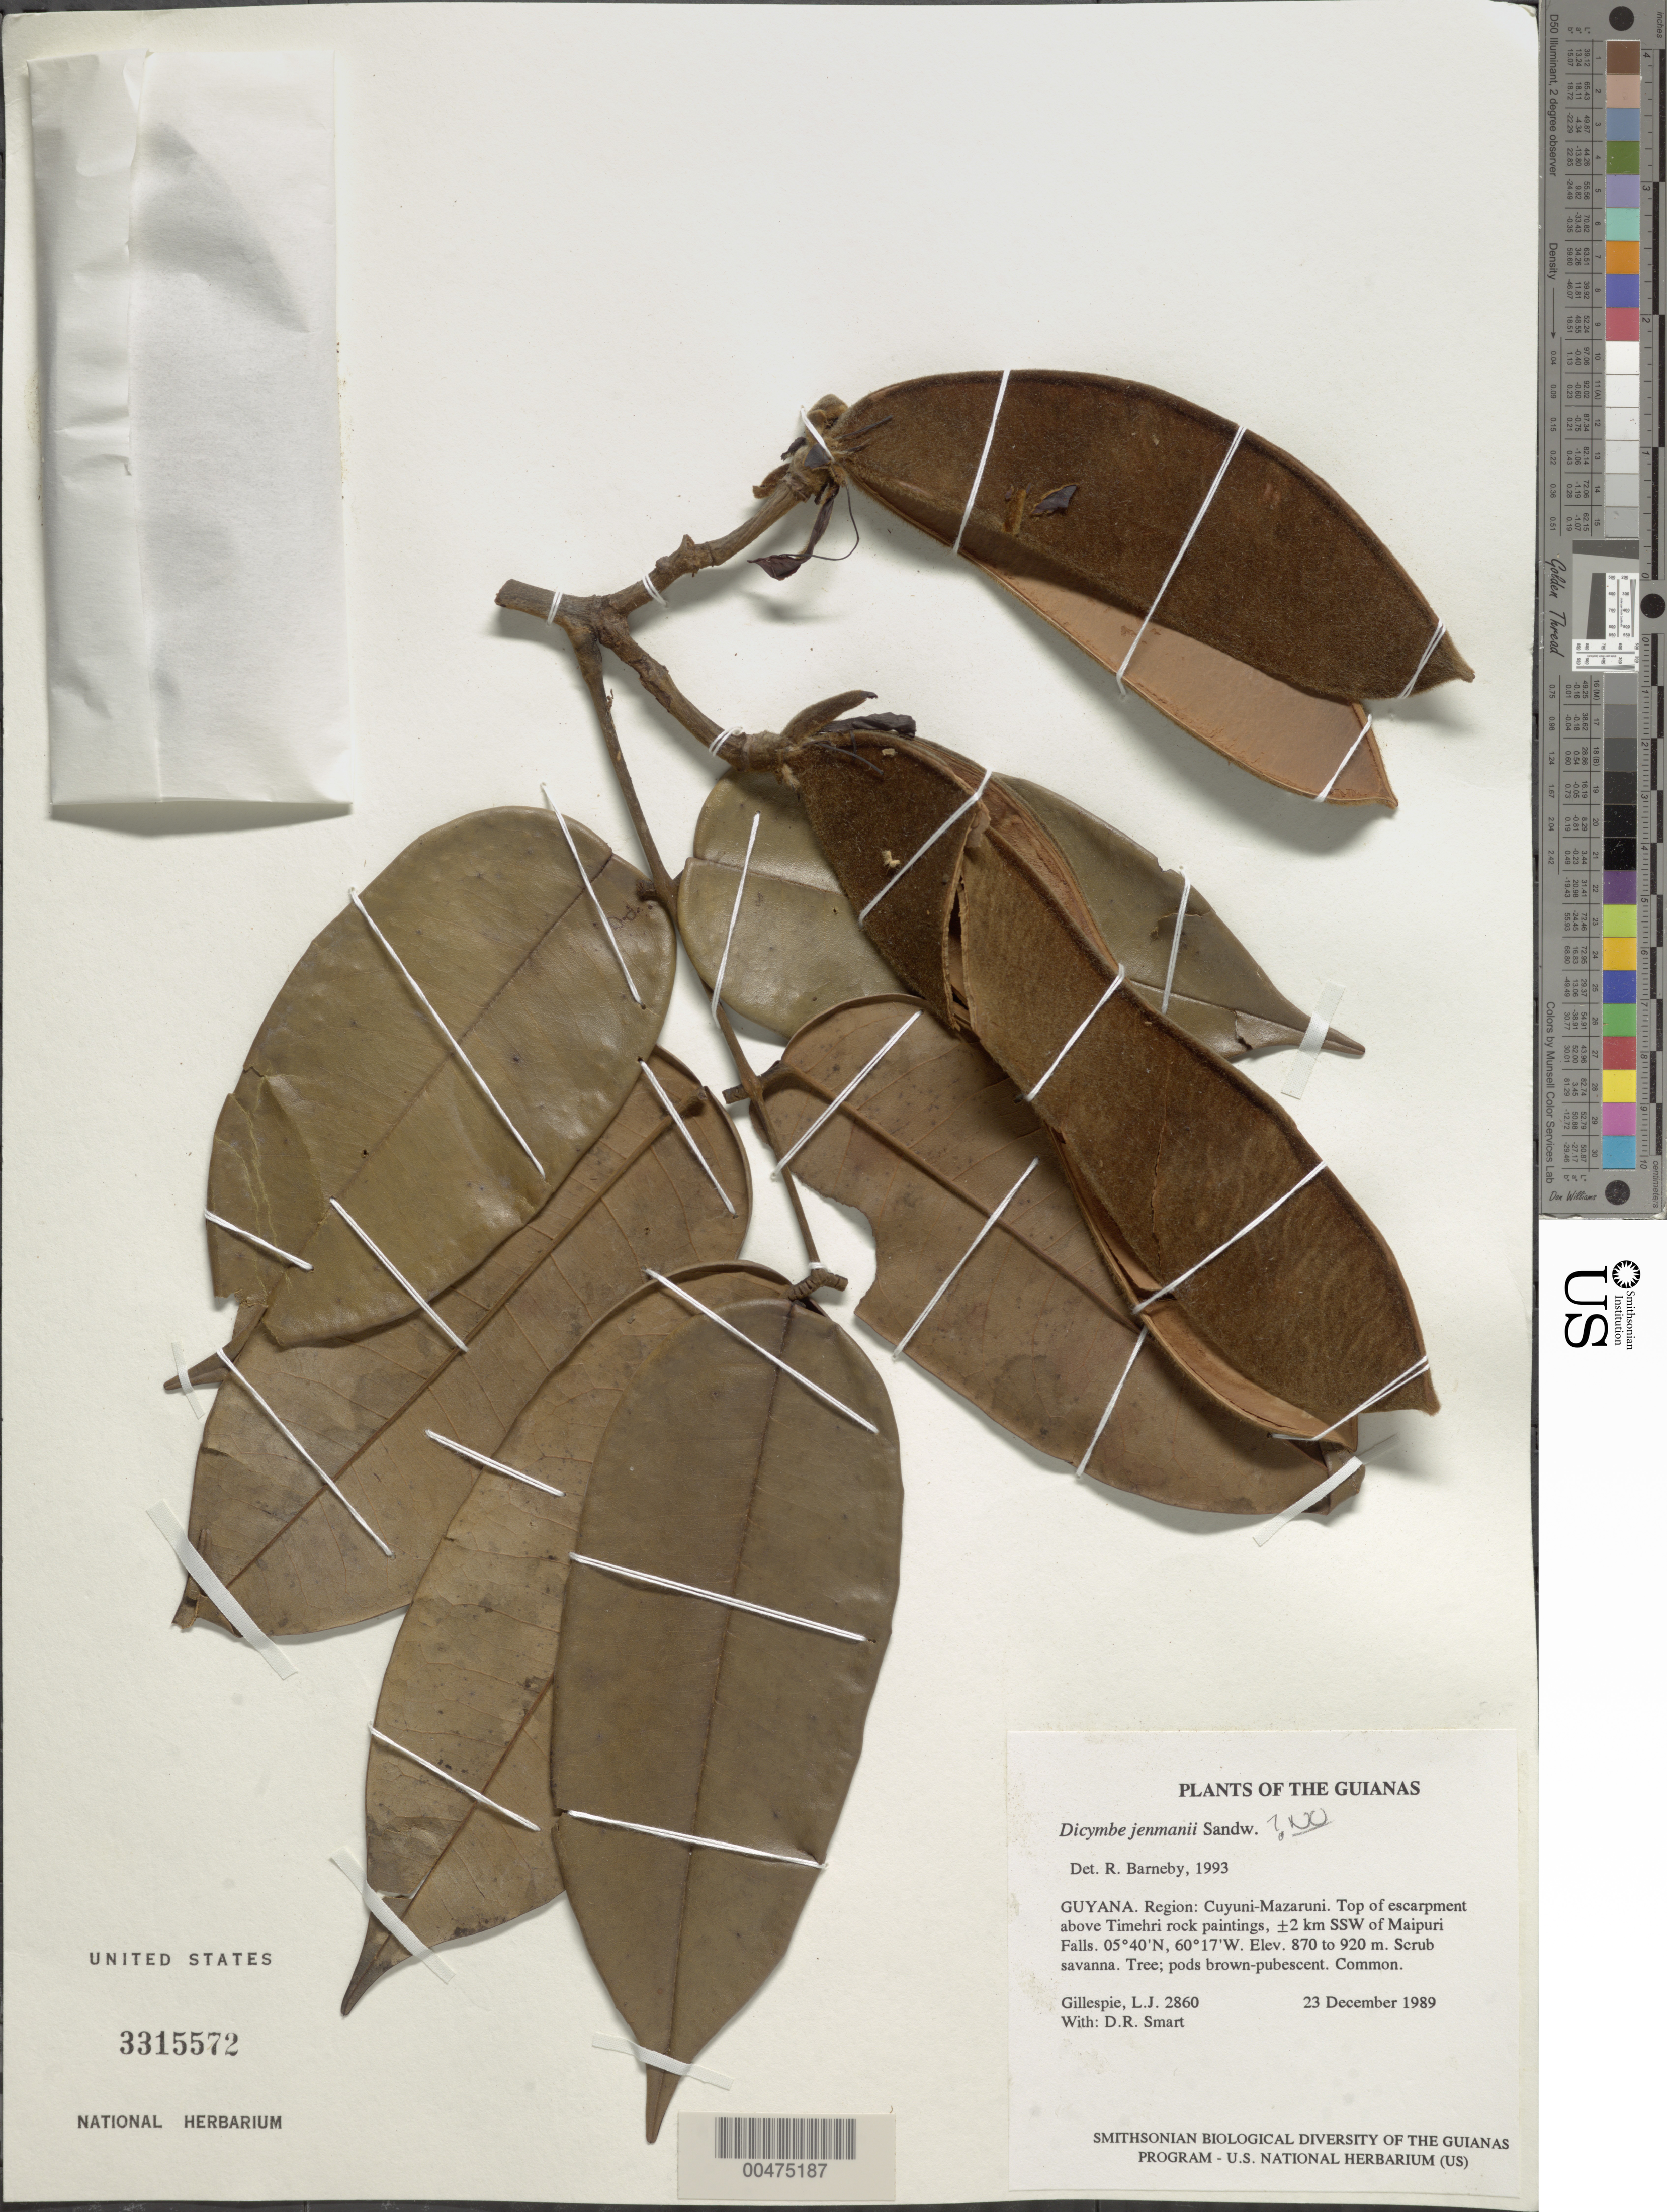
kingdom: Plantae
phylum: Tracheophyta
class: Magnoliopsida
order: Fabales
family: Fabaceae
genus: Dicymbe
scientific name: Dicymbe jenmanii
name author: Sandwith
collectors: L. J. Gillespie & D. R. Smart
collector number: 2860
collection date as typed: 23 December 1989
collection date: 1989-12-23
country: Guyana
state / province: Cuyuni-Mazaruni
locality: Top of escarpment above Timehri rock paintings, ±2 km SSW of Maipuri Falls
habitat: Scrub savanna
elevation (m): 870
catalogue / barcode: US 3315572